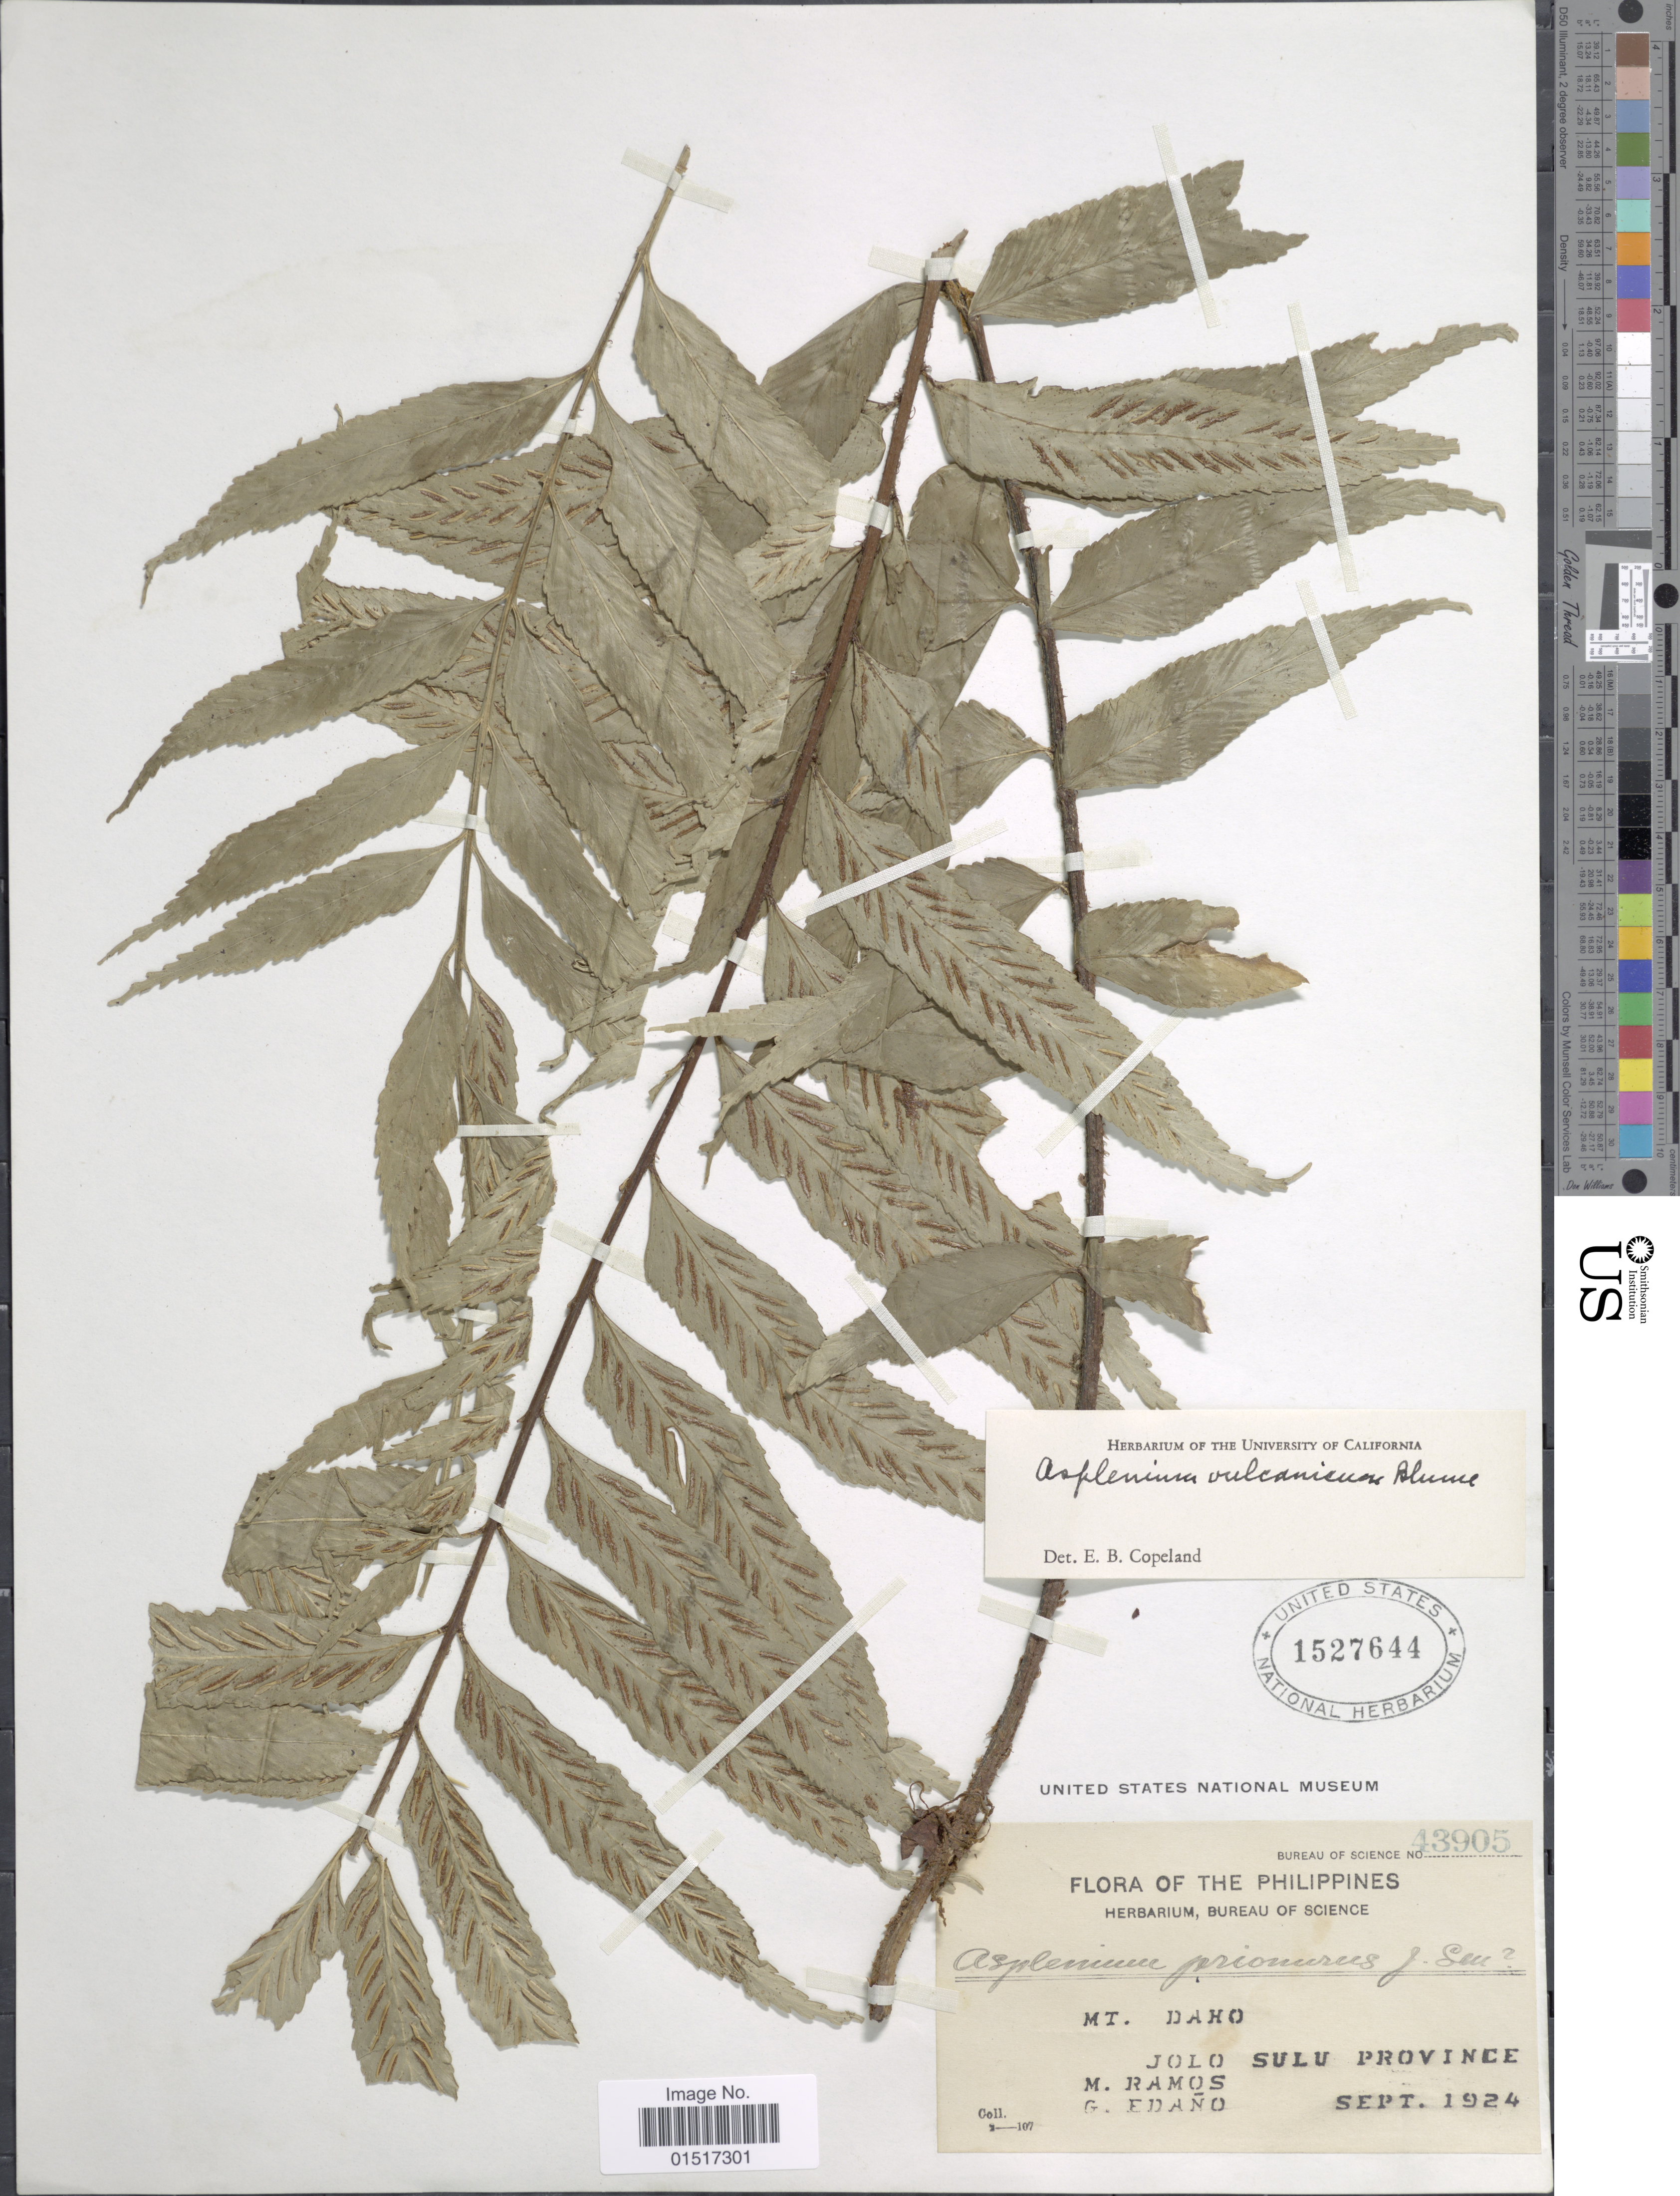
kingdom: Plantae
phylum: Tracheophyta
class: Polypodiopsida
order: Polypodiales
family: Aspleniaceae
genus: Asplenium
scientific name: Asplenium vulcanicum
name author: Blume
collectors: M. Ramos & G. Edaño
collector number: Bureau of Science 43905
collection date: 1924-09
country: Philippines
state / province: Muslim Mindanao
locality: Mt. Daho. Jolo Sulu Province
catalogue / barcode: US 1527644